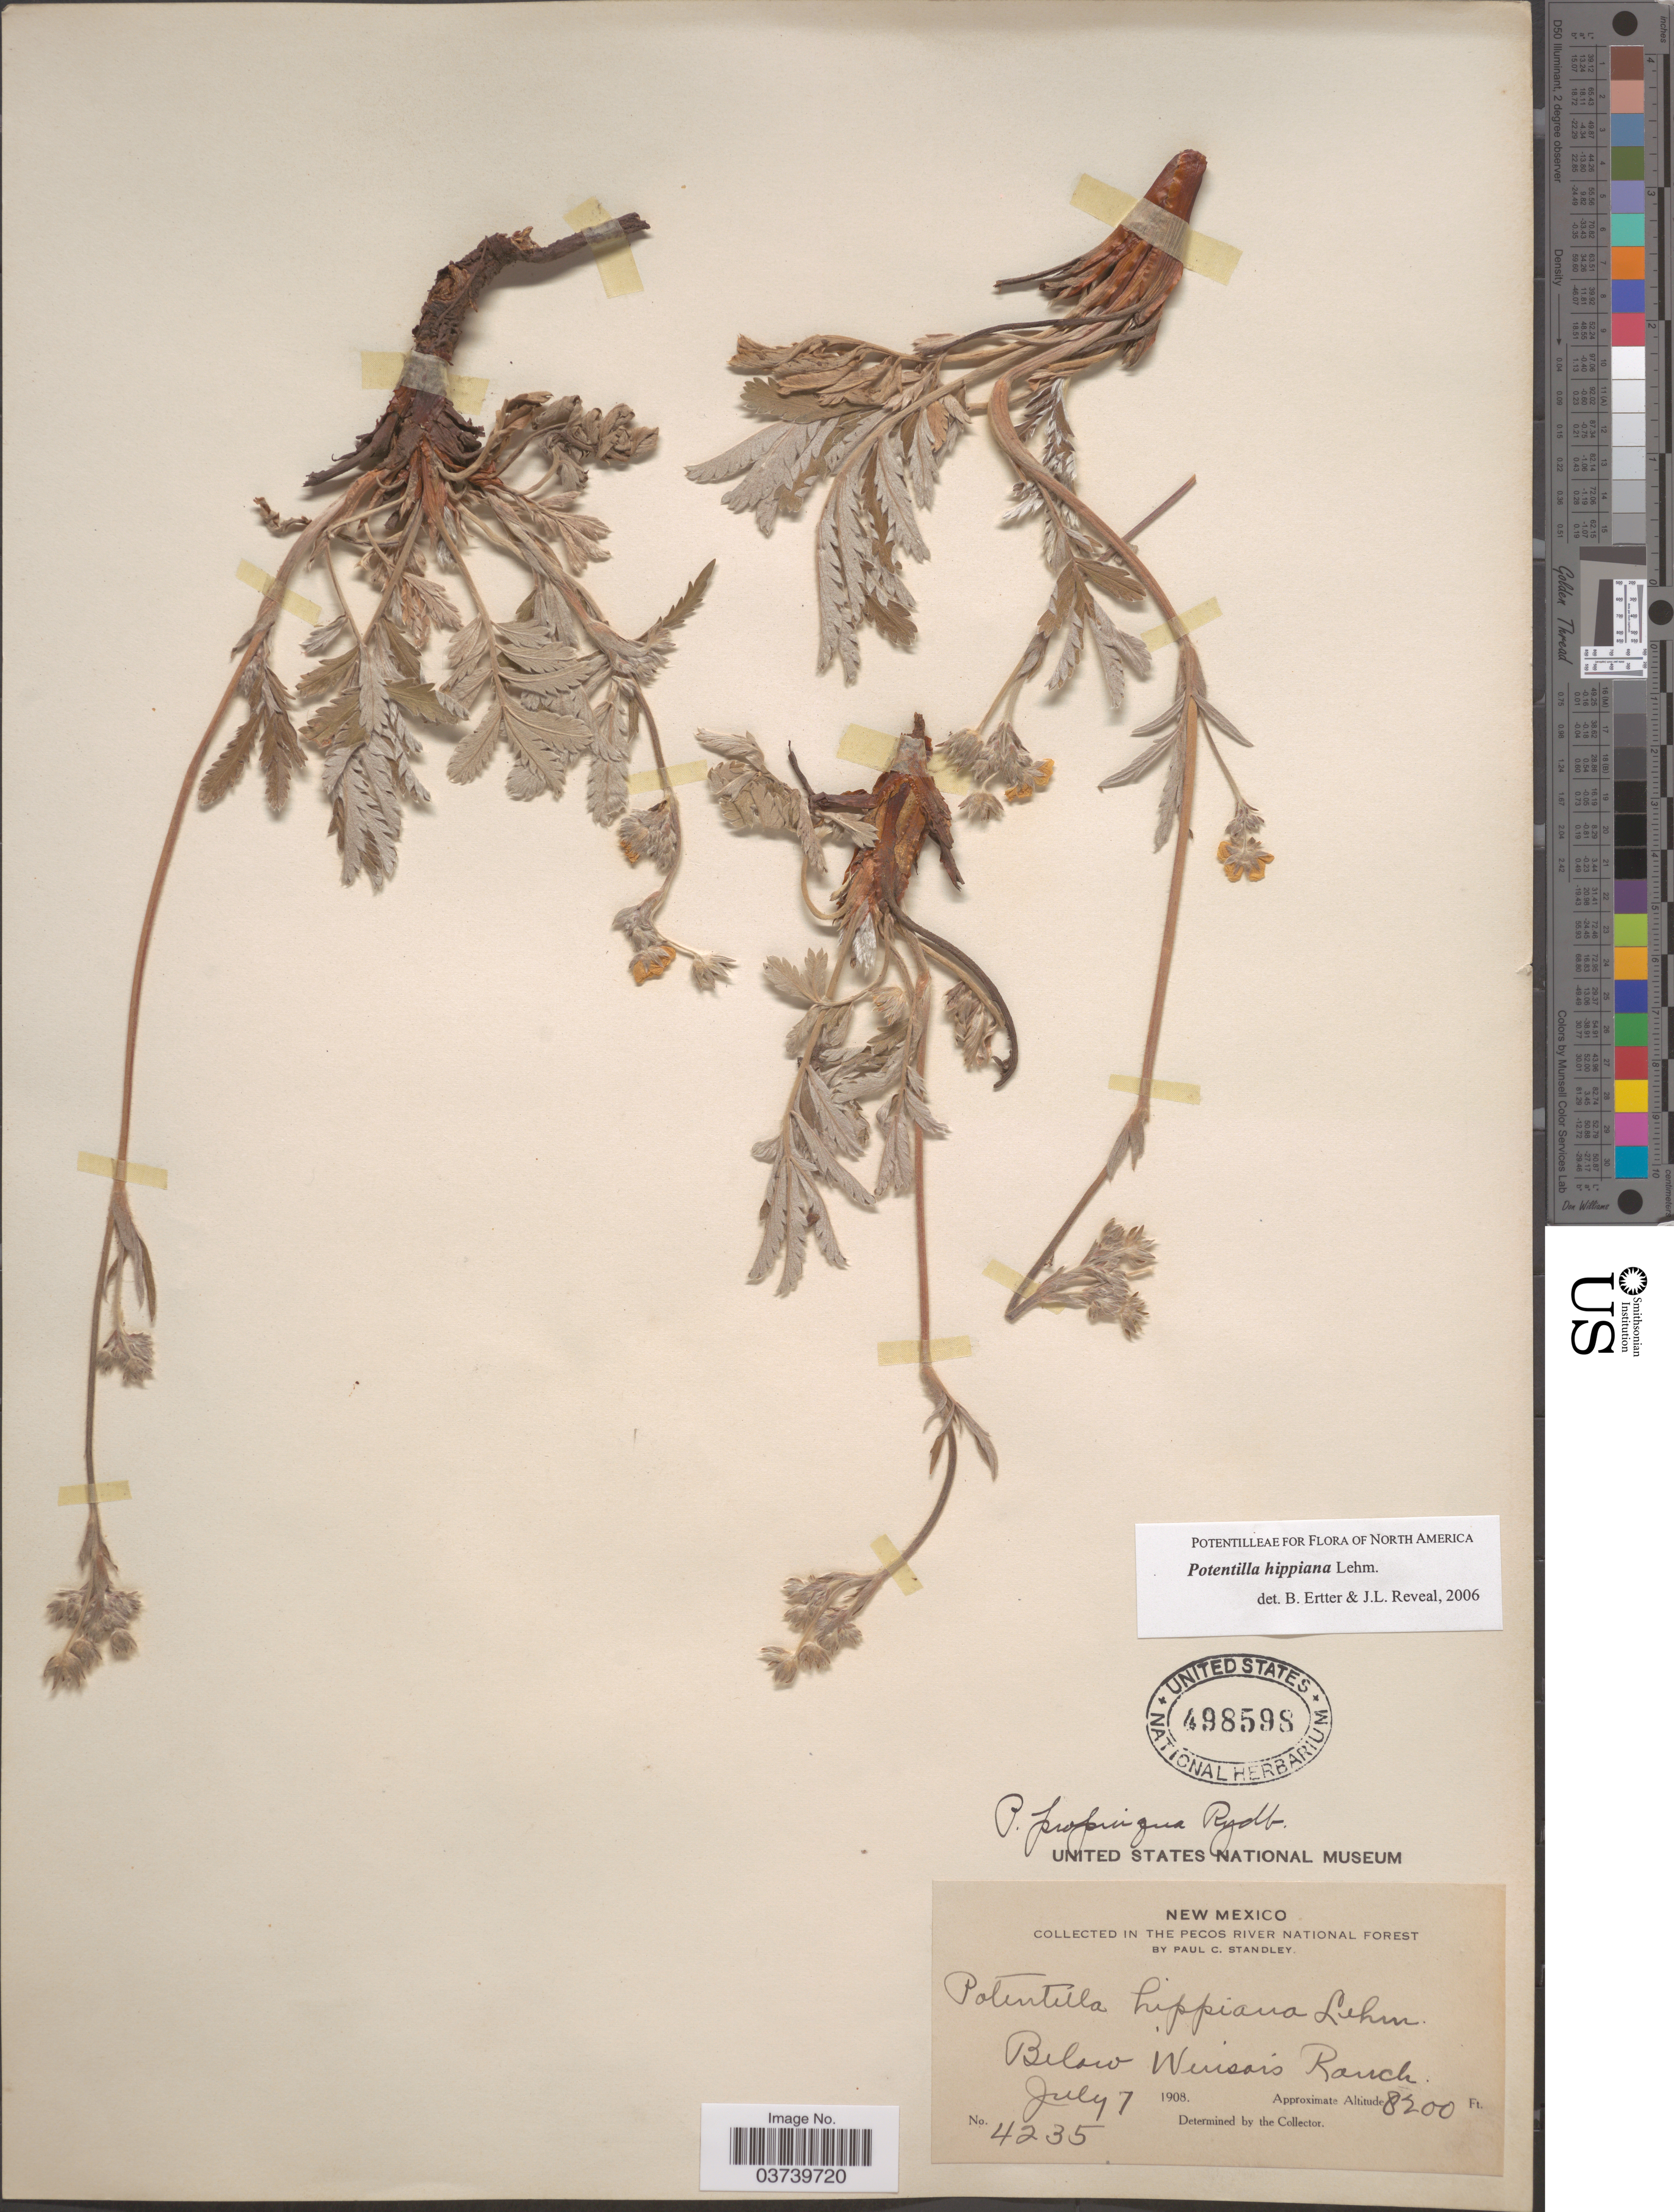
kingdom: Plantae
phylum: Tracheophyta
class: Magnoliopsida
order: Rosales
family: Rosaceae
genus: Potentilla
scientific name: Potentilla hippiana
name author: Lehm.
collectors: P. C. Standley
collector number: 4235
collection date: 1908-07-07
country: United States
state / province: New Mexico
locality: In The Pecos River National Forest. Below Winsor's Ranch.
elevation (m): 2499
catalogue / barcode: US 498598